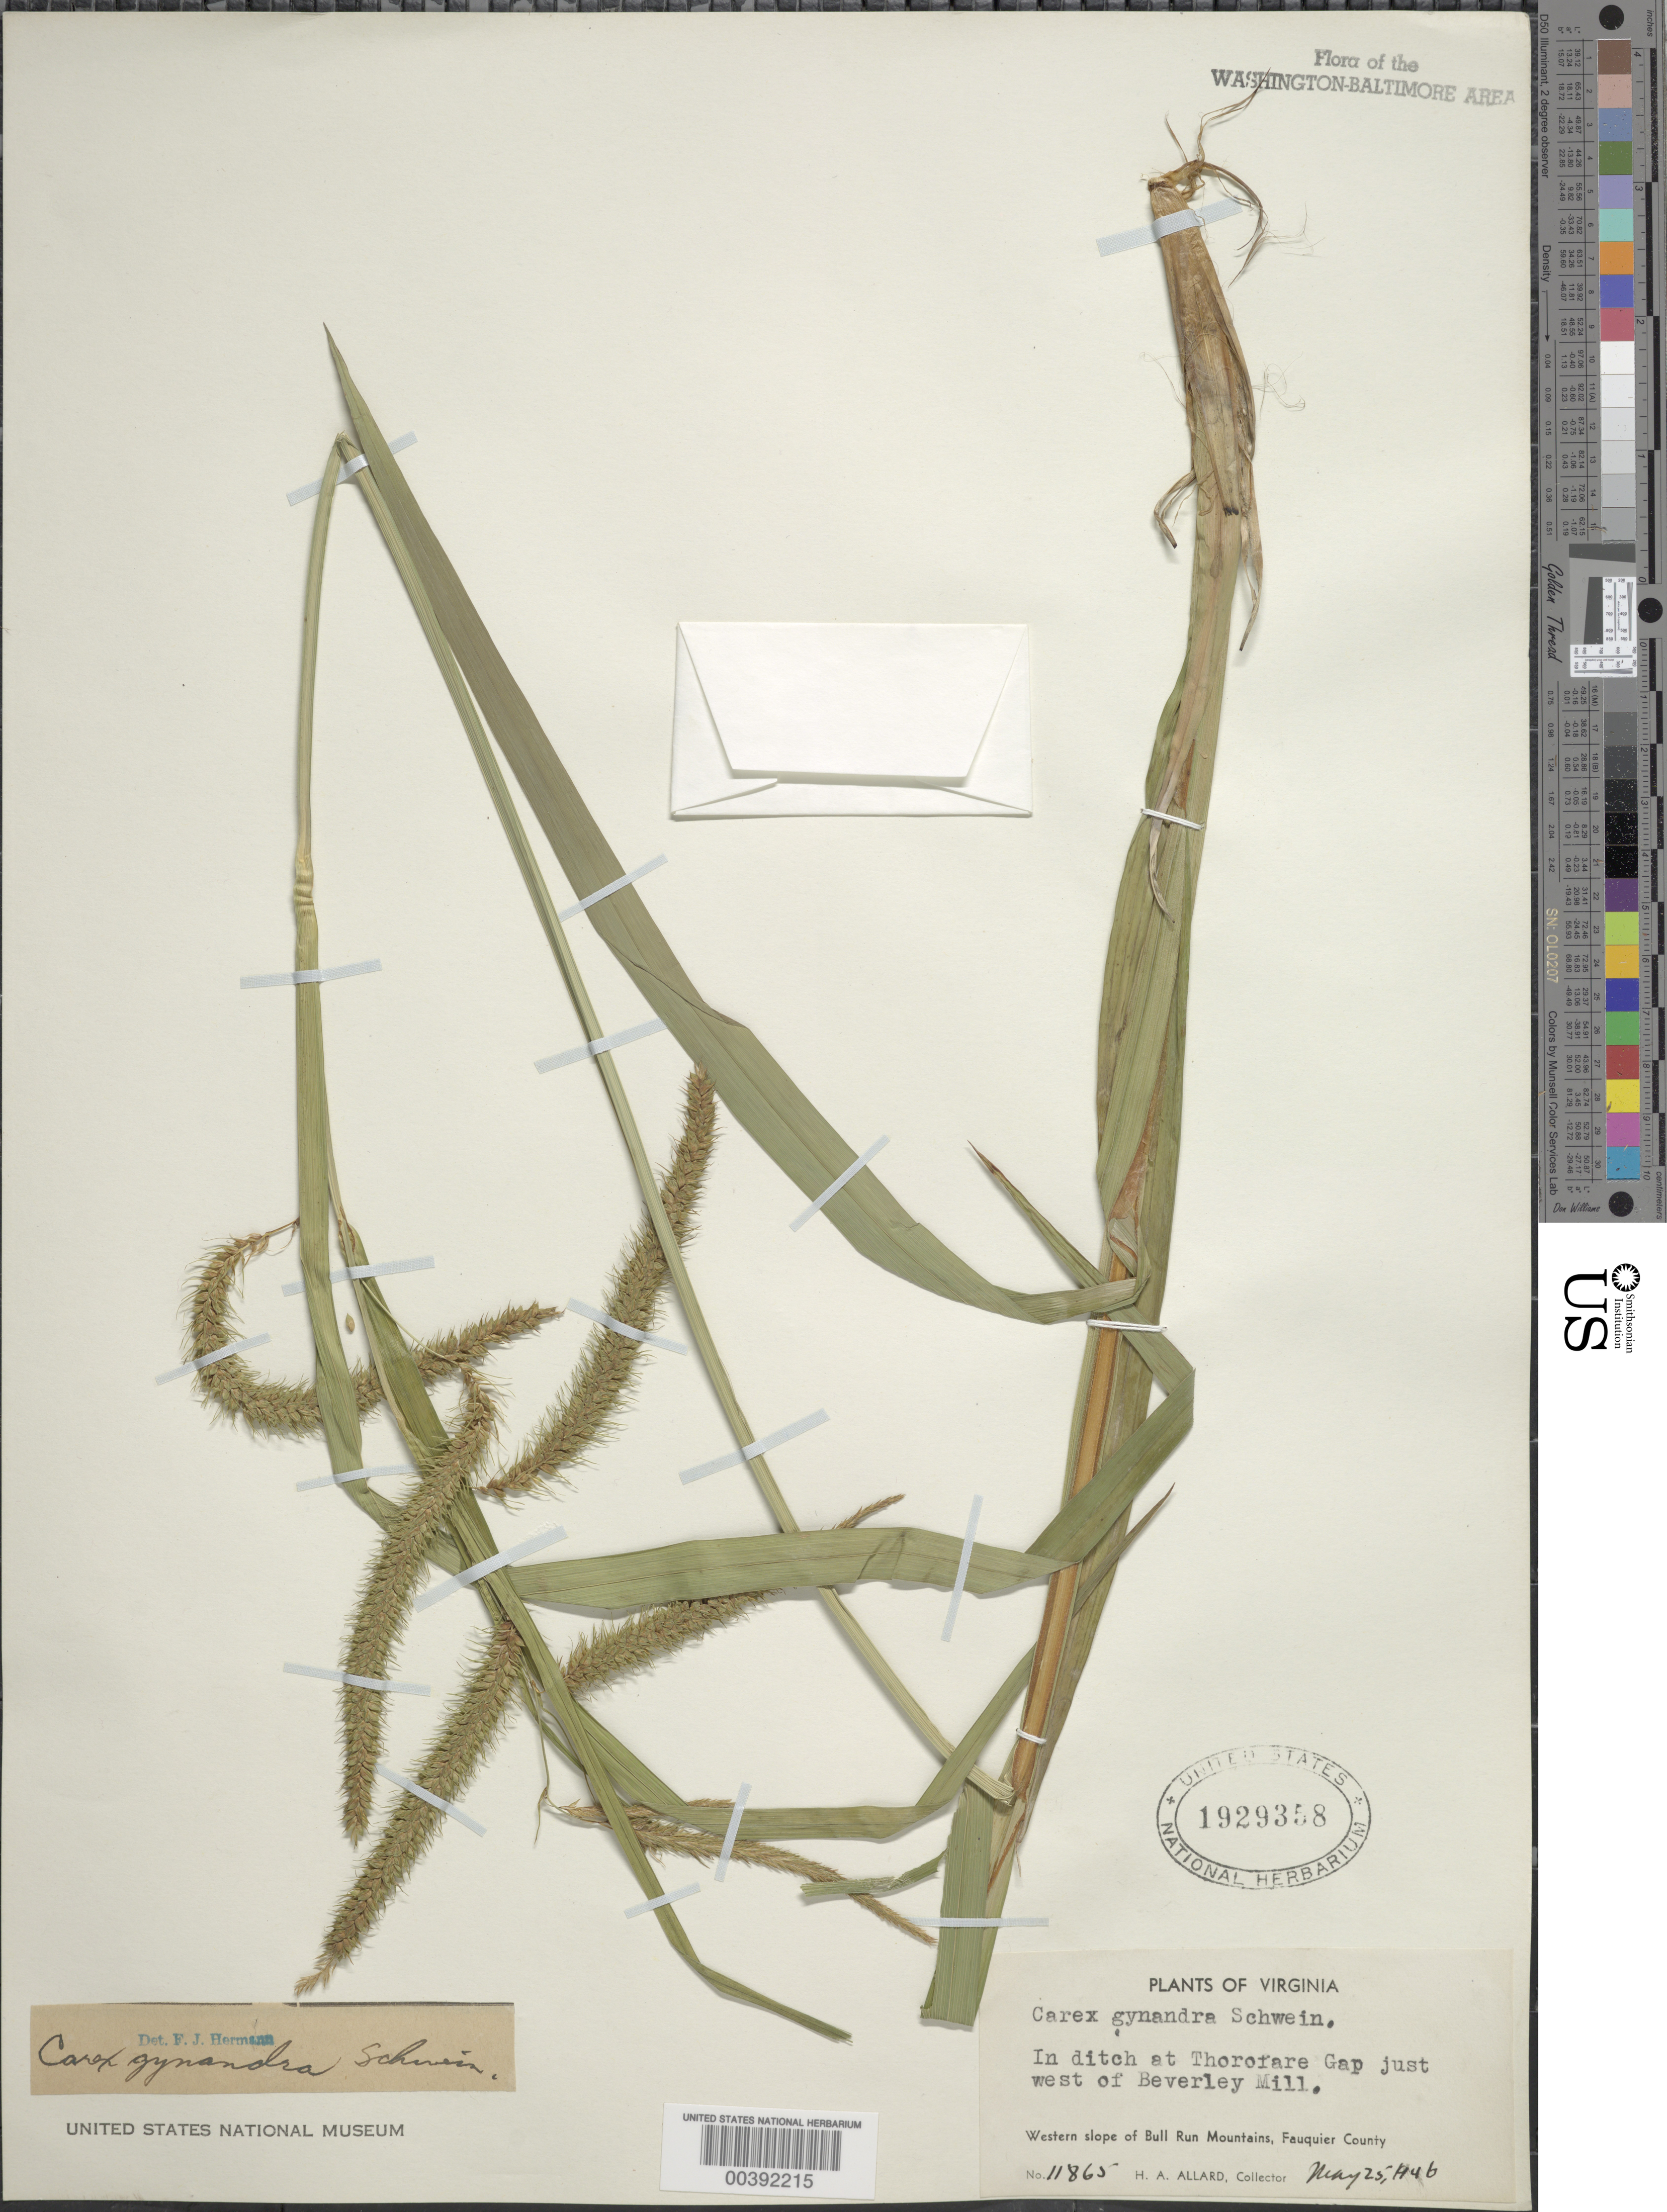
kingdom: Plantae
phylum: Tracheophyta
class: Liliopsida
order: Poales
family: Cyperaceae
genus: Carex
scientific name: Carex gynandra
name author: Schwein.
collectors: H. A. Allard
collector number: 11865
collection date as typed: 25 May 1946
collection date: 1946-05-25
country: United States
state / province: Virginia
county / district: Fauquier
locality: Thorofare Gap, W of Beverley Mill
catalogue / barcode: US 1929358